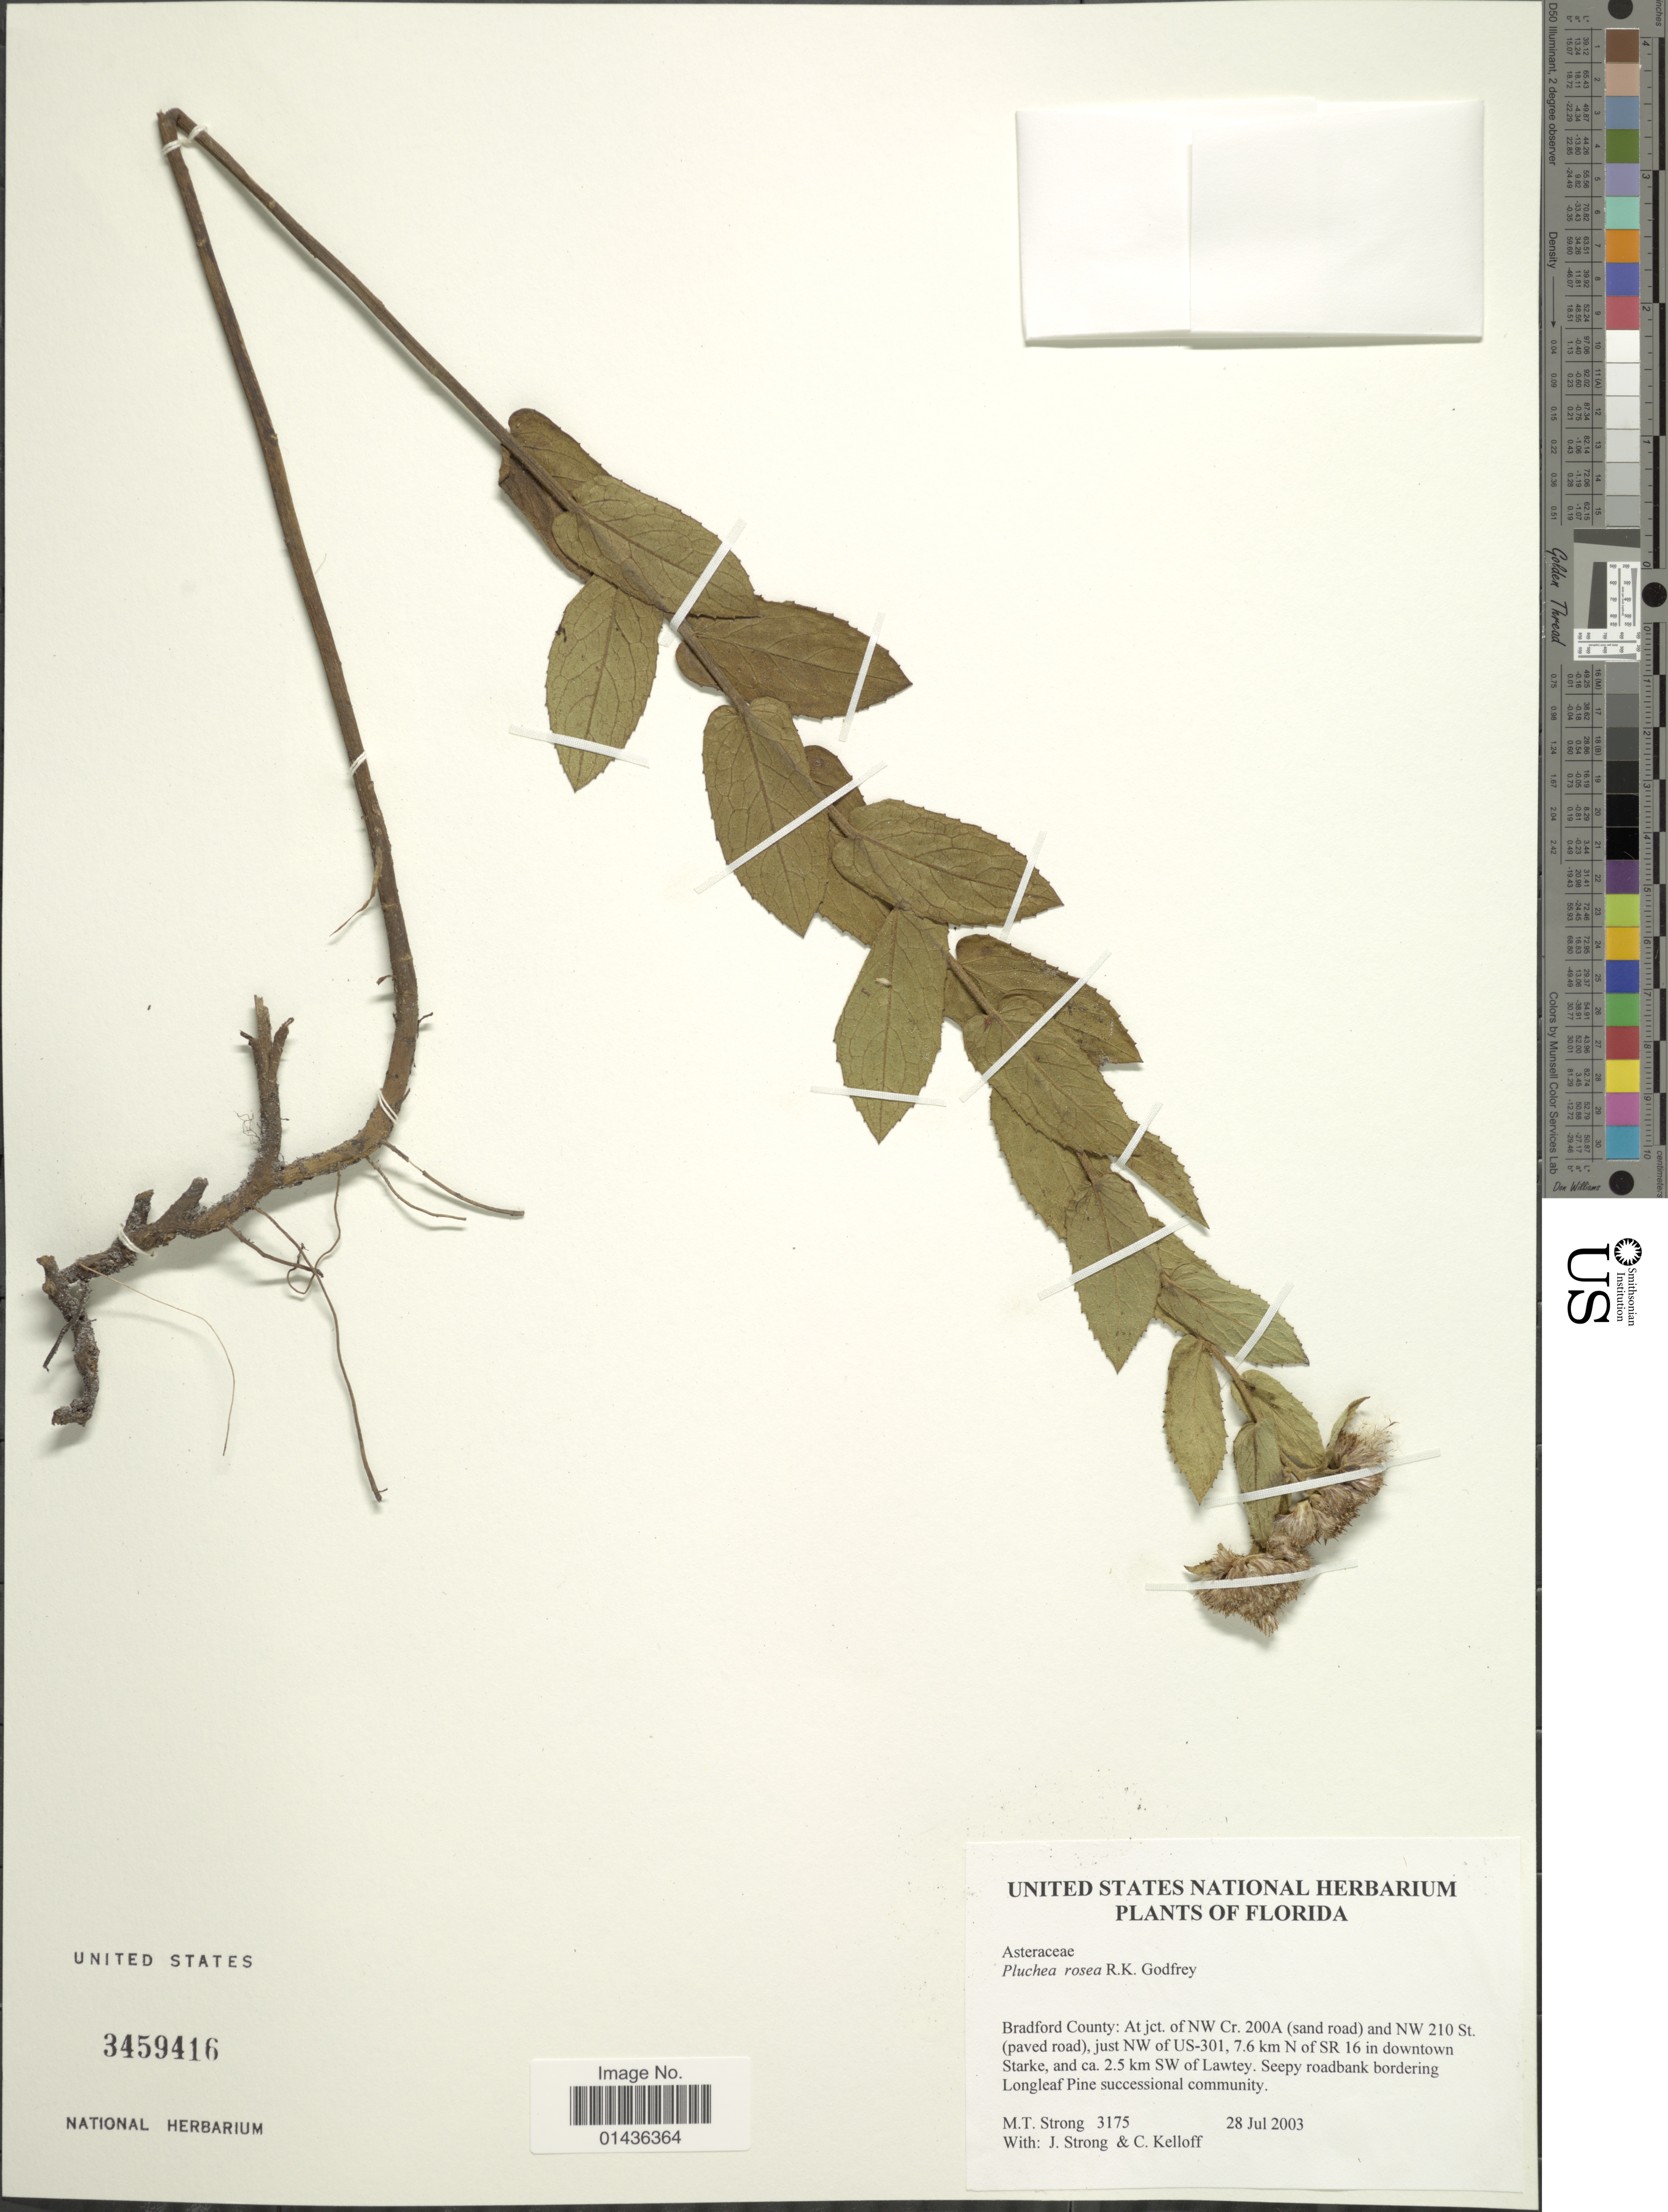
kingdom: Plantae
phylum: Tracheophyta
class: Magnoliopsida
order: Asterales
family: Asteraceae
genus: Pluchea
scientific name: Pluchea rosea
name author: R.K. Godfrey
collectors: M. T. Strong, J. L. Strong & C. L. Kelloff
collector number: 3175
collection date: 2003-07-28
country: United States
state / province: Florida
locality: Bradford County, at jct. of NW Cr. 200A (sand road) and NW 210 St. (paved road), just NW of US-301, 7.6 km N of SR 16 in downtown Starke, and ca. 2.5 km SW of Lawtey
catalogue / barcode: US 3459416